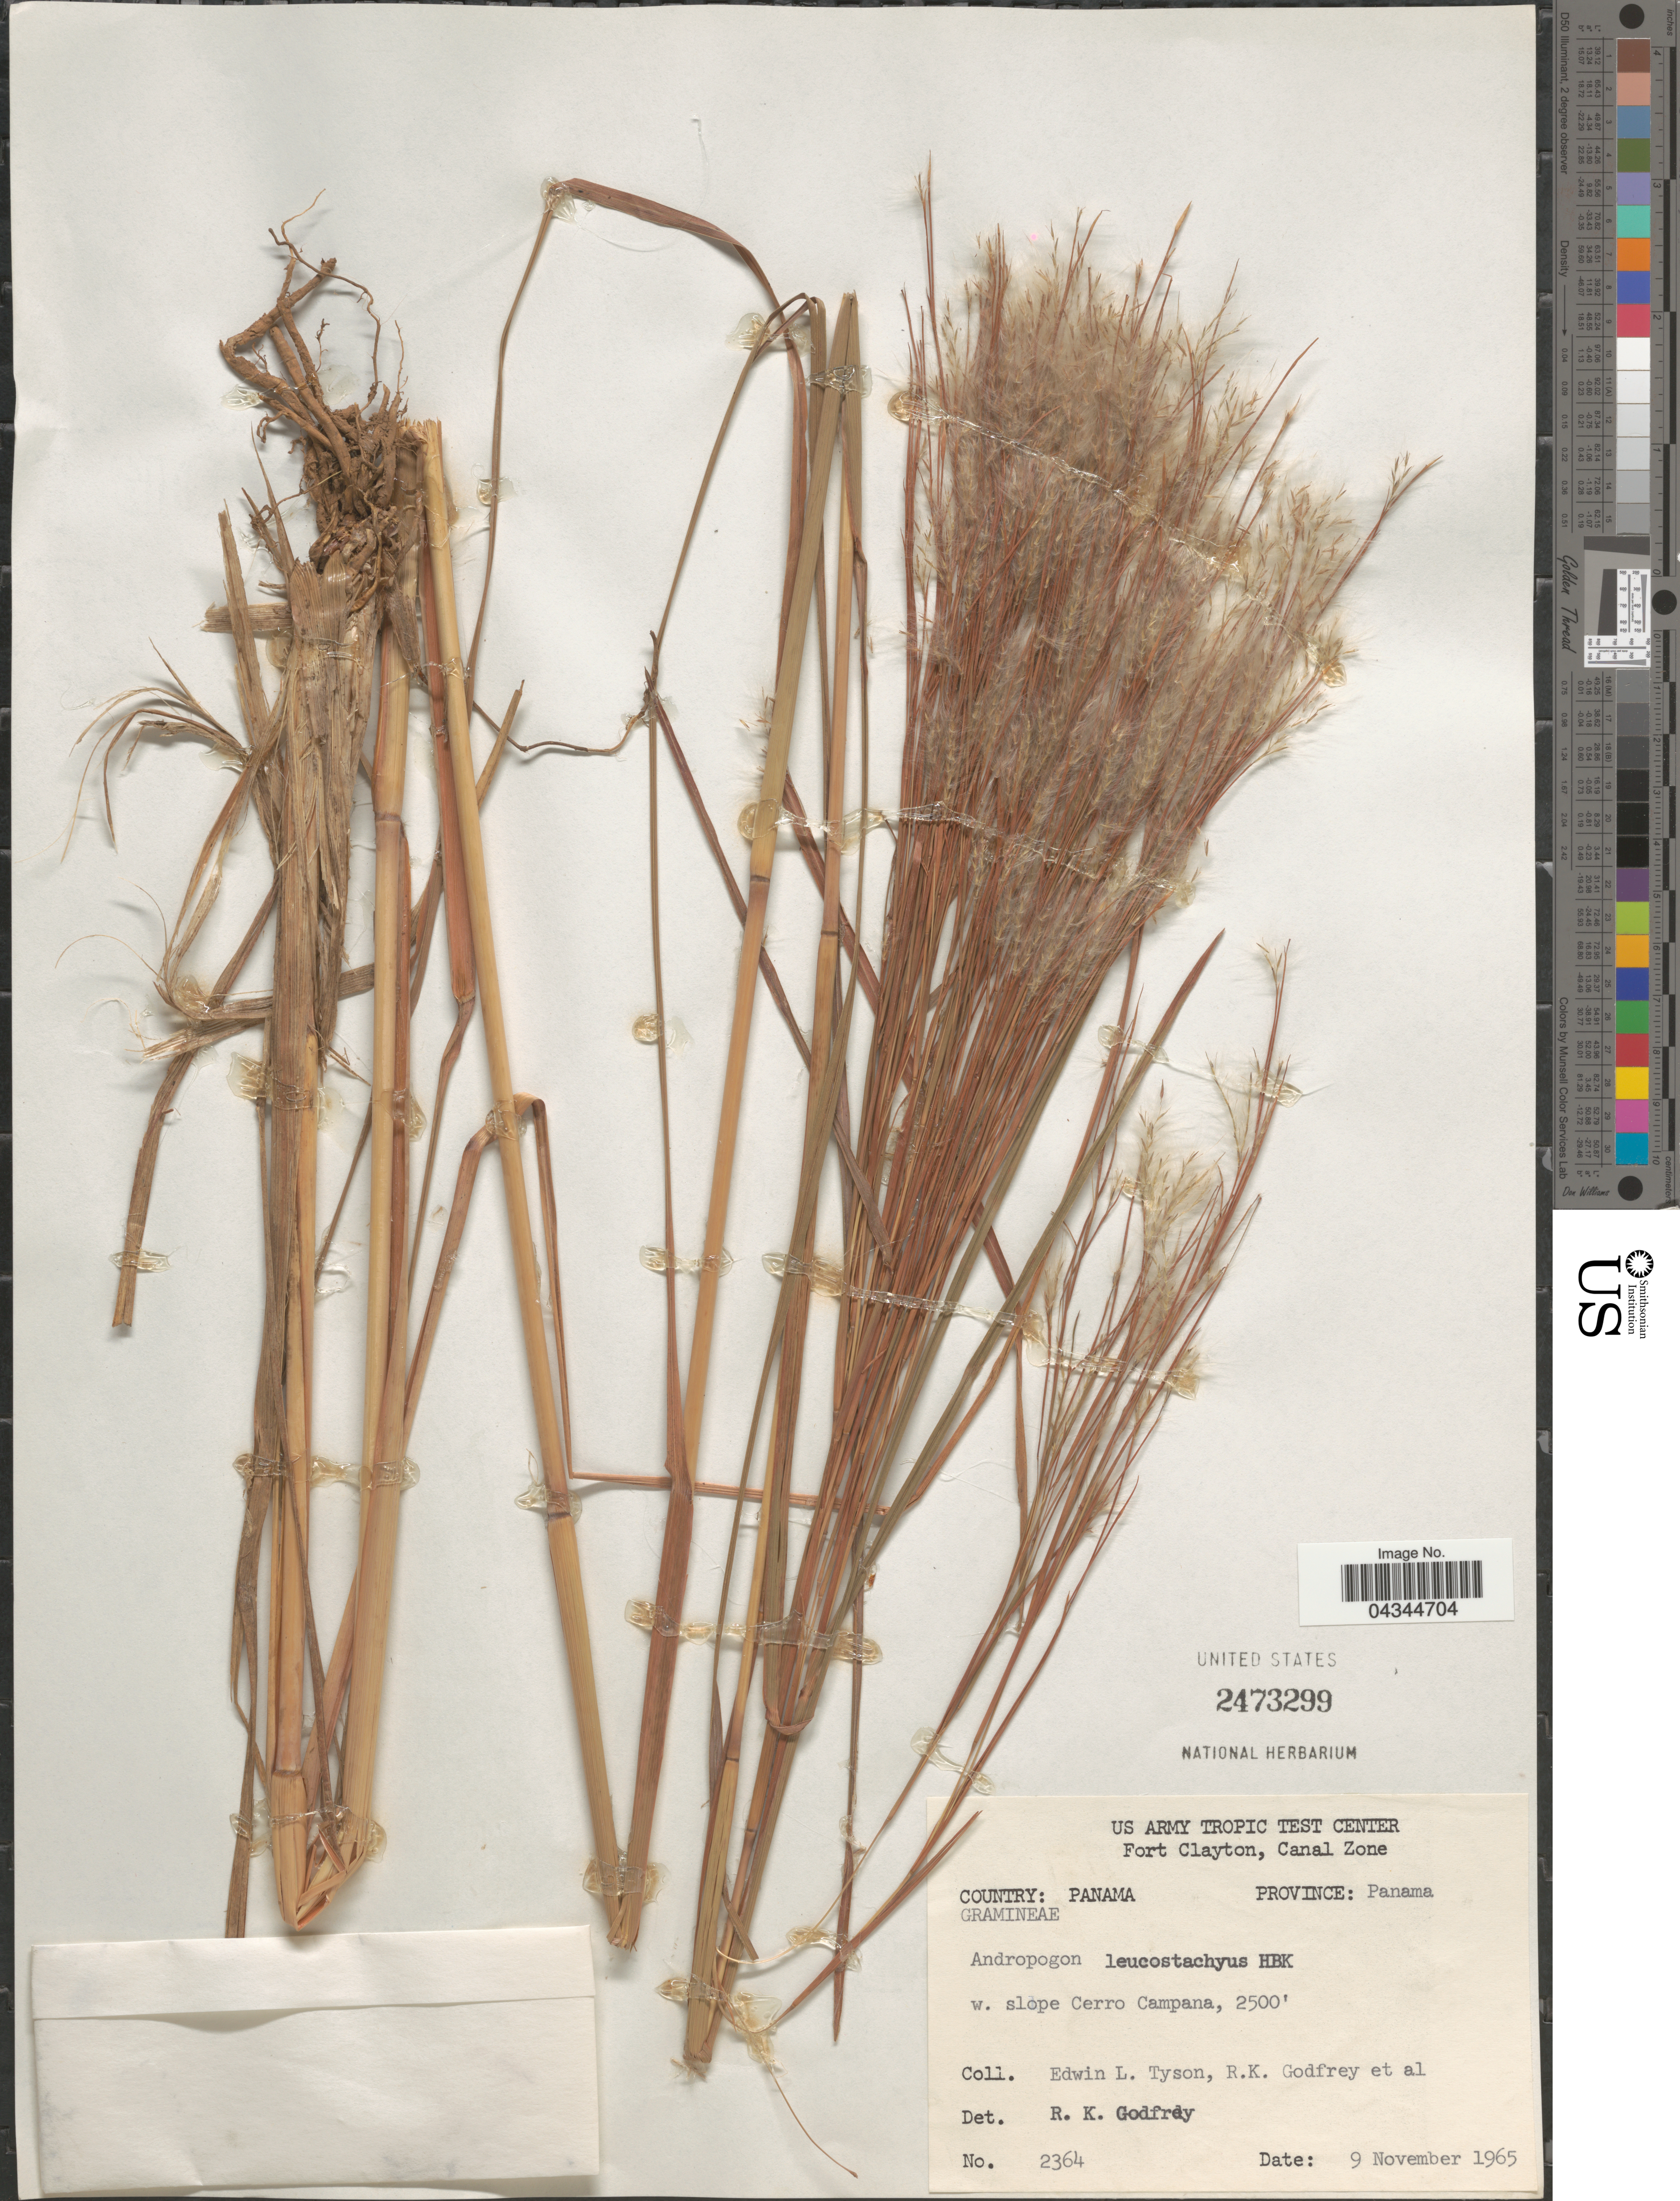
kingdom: Plantae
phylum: Tracheophyta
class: Liliopsida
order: Poales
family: Poaceae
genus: Andropogon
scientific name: Andropogon bicornis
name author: L.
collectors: E. L. Tyson, R. K. Godfrey & et al.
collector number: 2364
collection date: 1965-11-09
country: Panama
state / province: Panamá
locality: US Army Tropic Test Center. Fort Clayton. W. slope Cerro Campana.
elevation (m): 762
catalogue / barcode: US 2473299